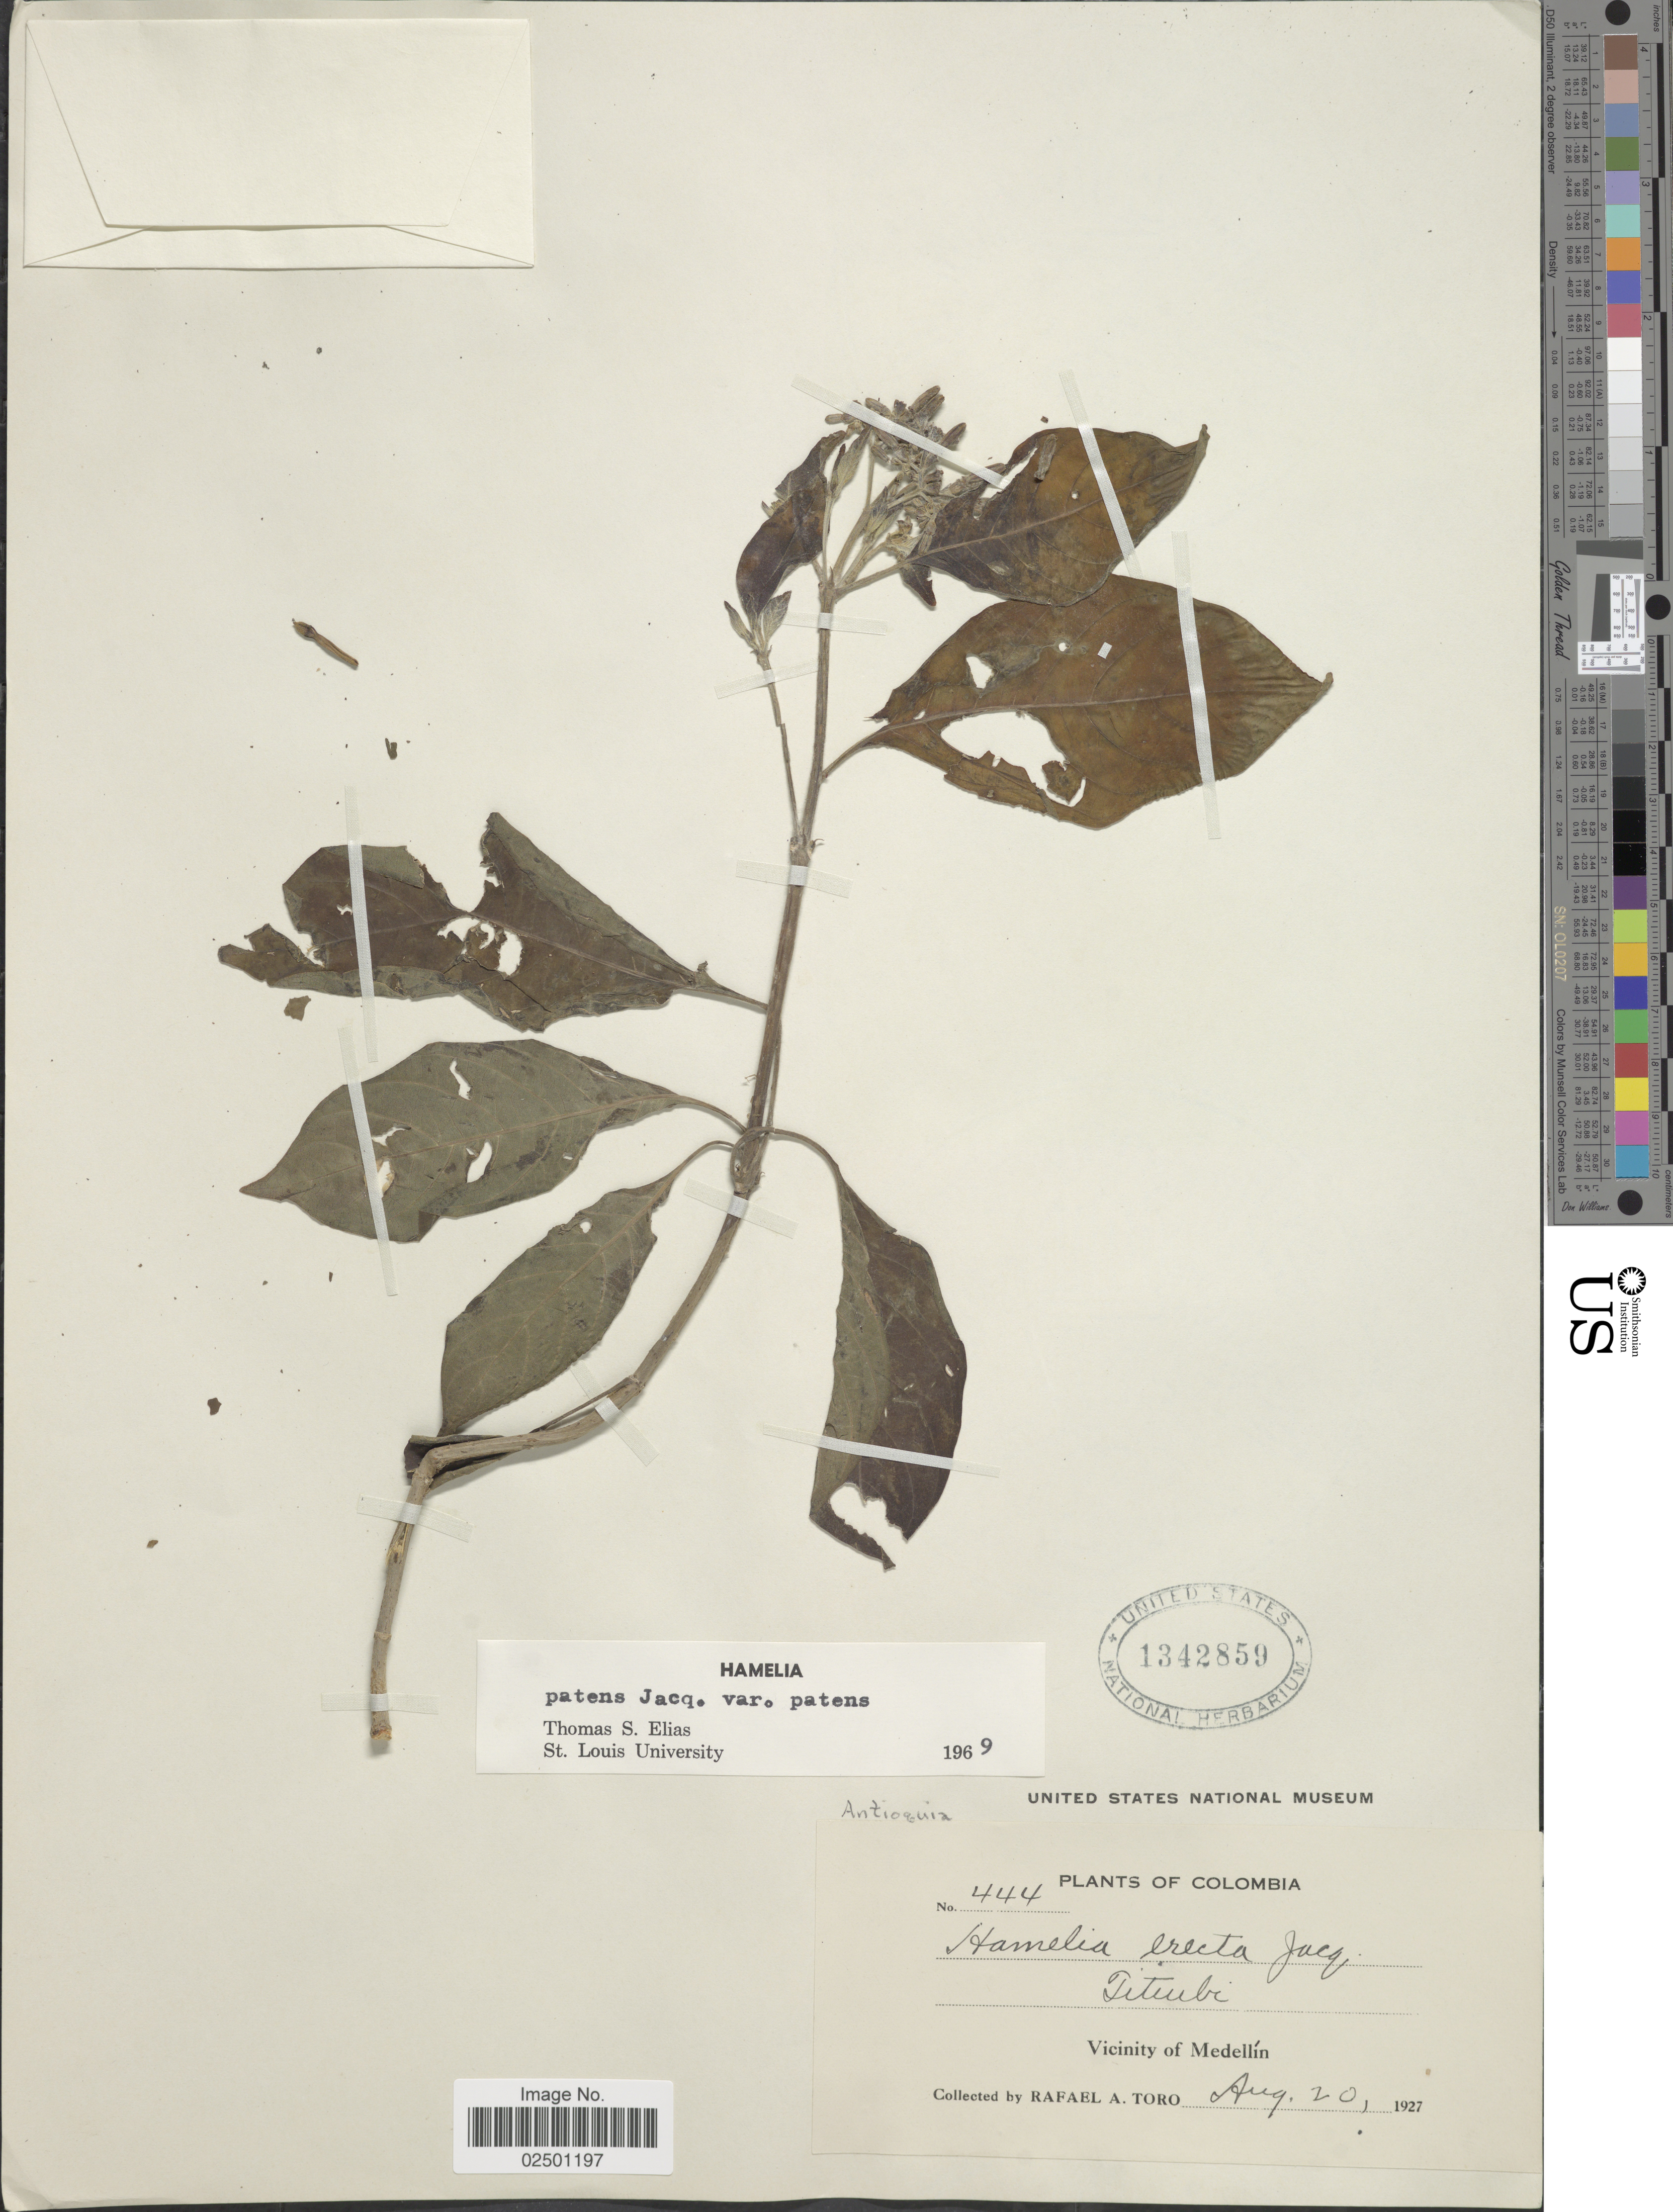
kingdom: Plantae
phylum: Tracheophyta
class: Magnoliopsida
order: Gentianales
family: Rubiaceae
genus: Hamelia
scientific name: Hamelia patens var. patens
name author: Jacq.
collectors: R. A. Toro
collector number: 444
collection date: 1927-08-20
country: Colombia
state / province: Antioquia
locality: Titiribí. Vicinity of Medellin.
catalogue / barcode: US 1342859